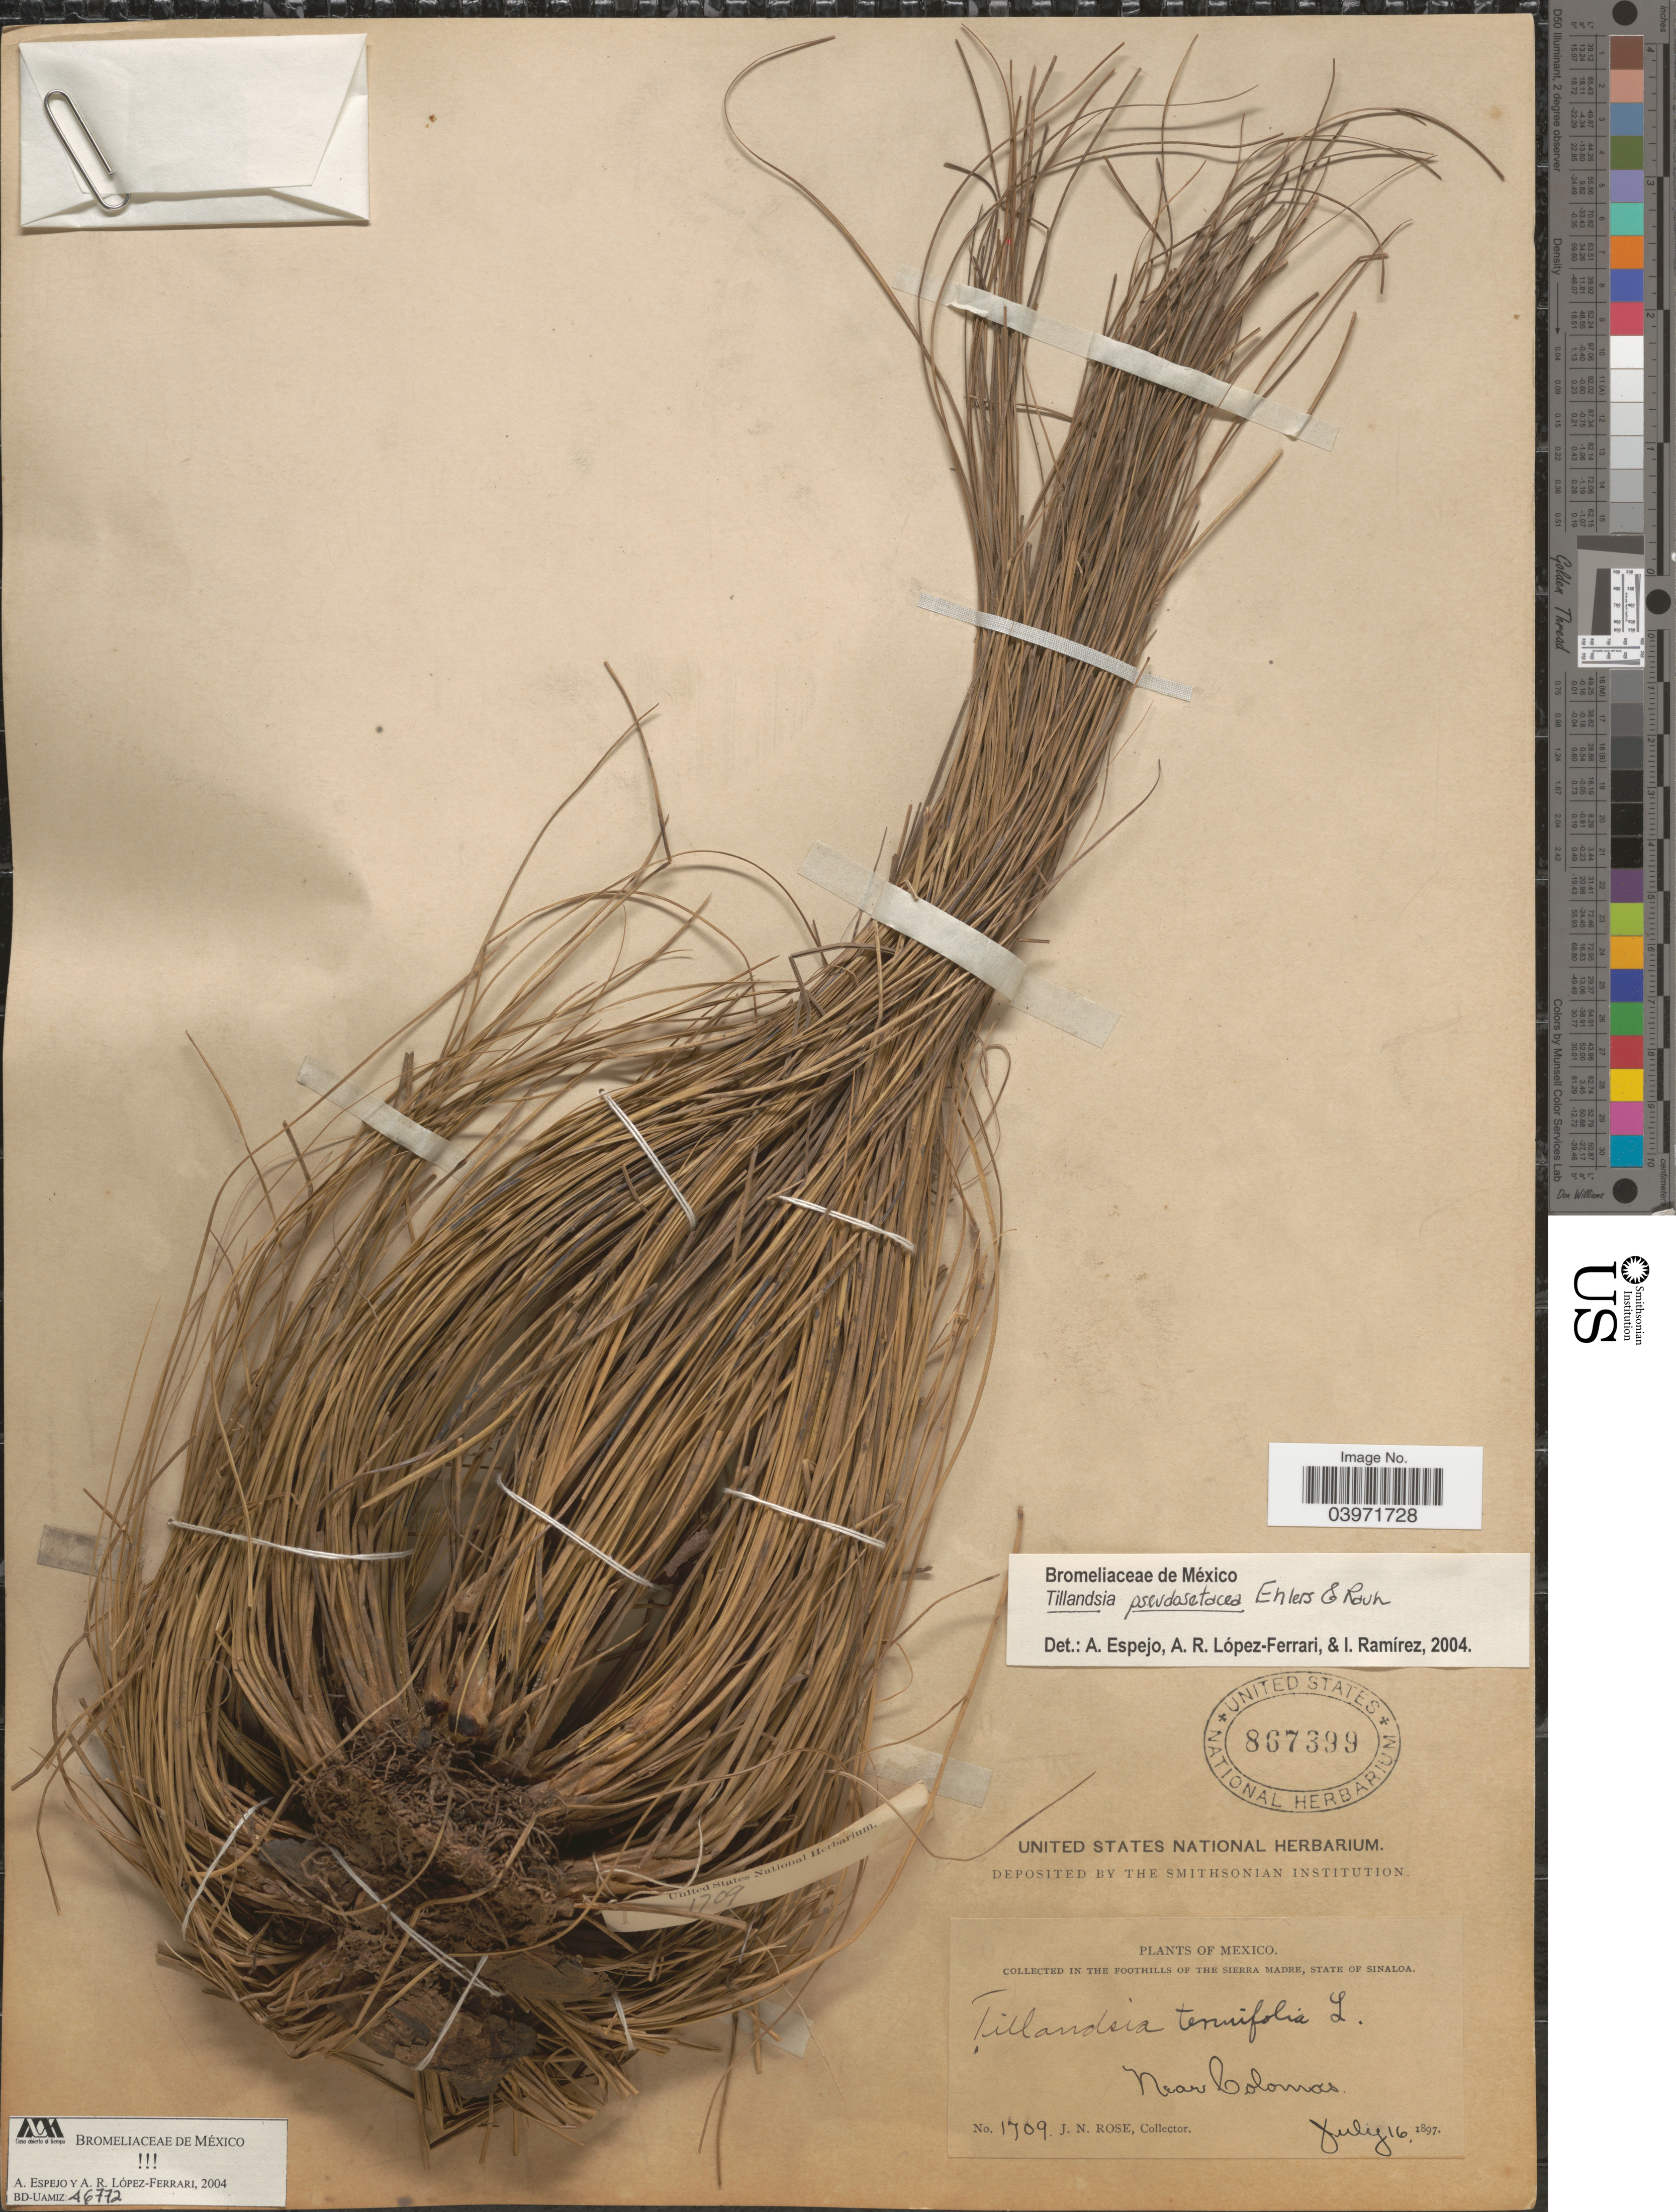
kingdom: Plantae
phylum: Tracheophyta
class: Liliopsida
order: Poales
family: Bromeliaceae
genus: Tillandsia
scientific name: Tillandsia pseudosetacea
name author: Ehlers & Rauh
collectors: J. N. Rose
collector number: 1709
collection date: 1897-07-16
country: Mexico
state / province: Sinaloa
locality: In the foothills of the Sierra Madre. Near Colomas.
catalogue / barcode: US 867399